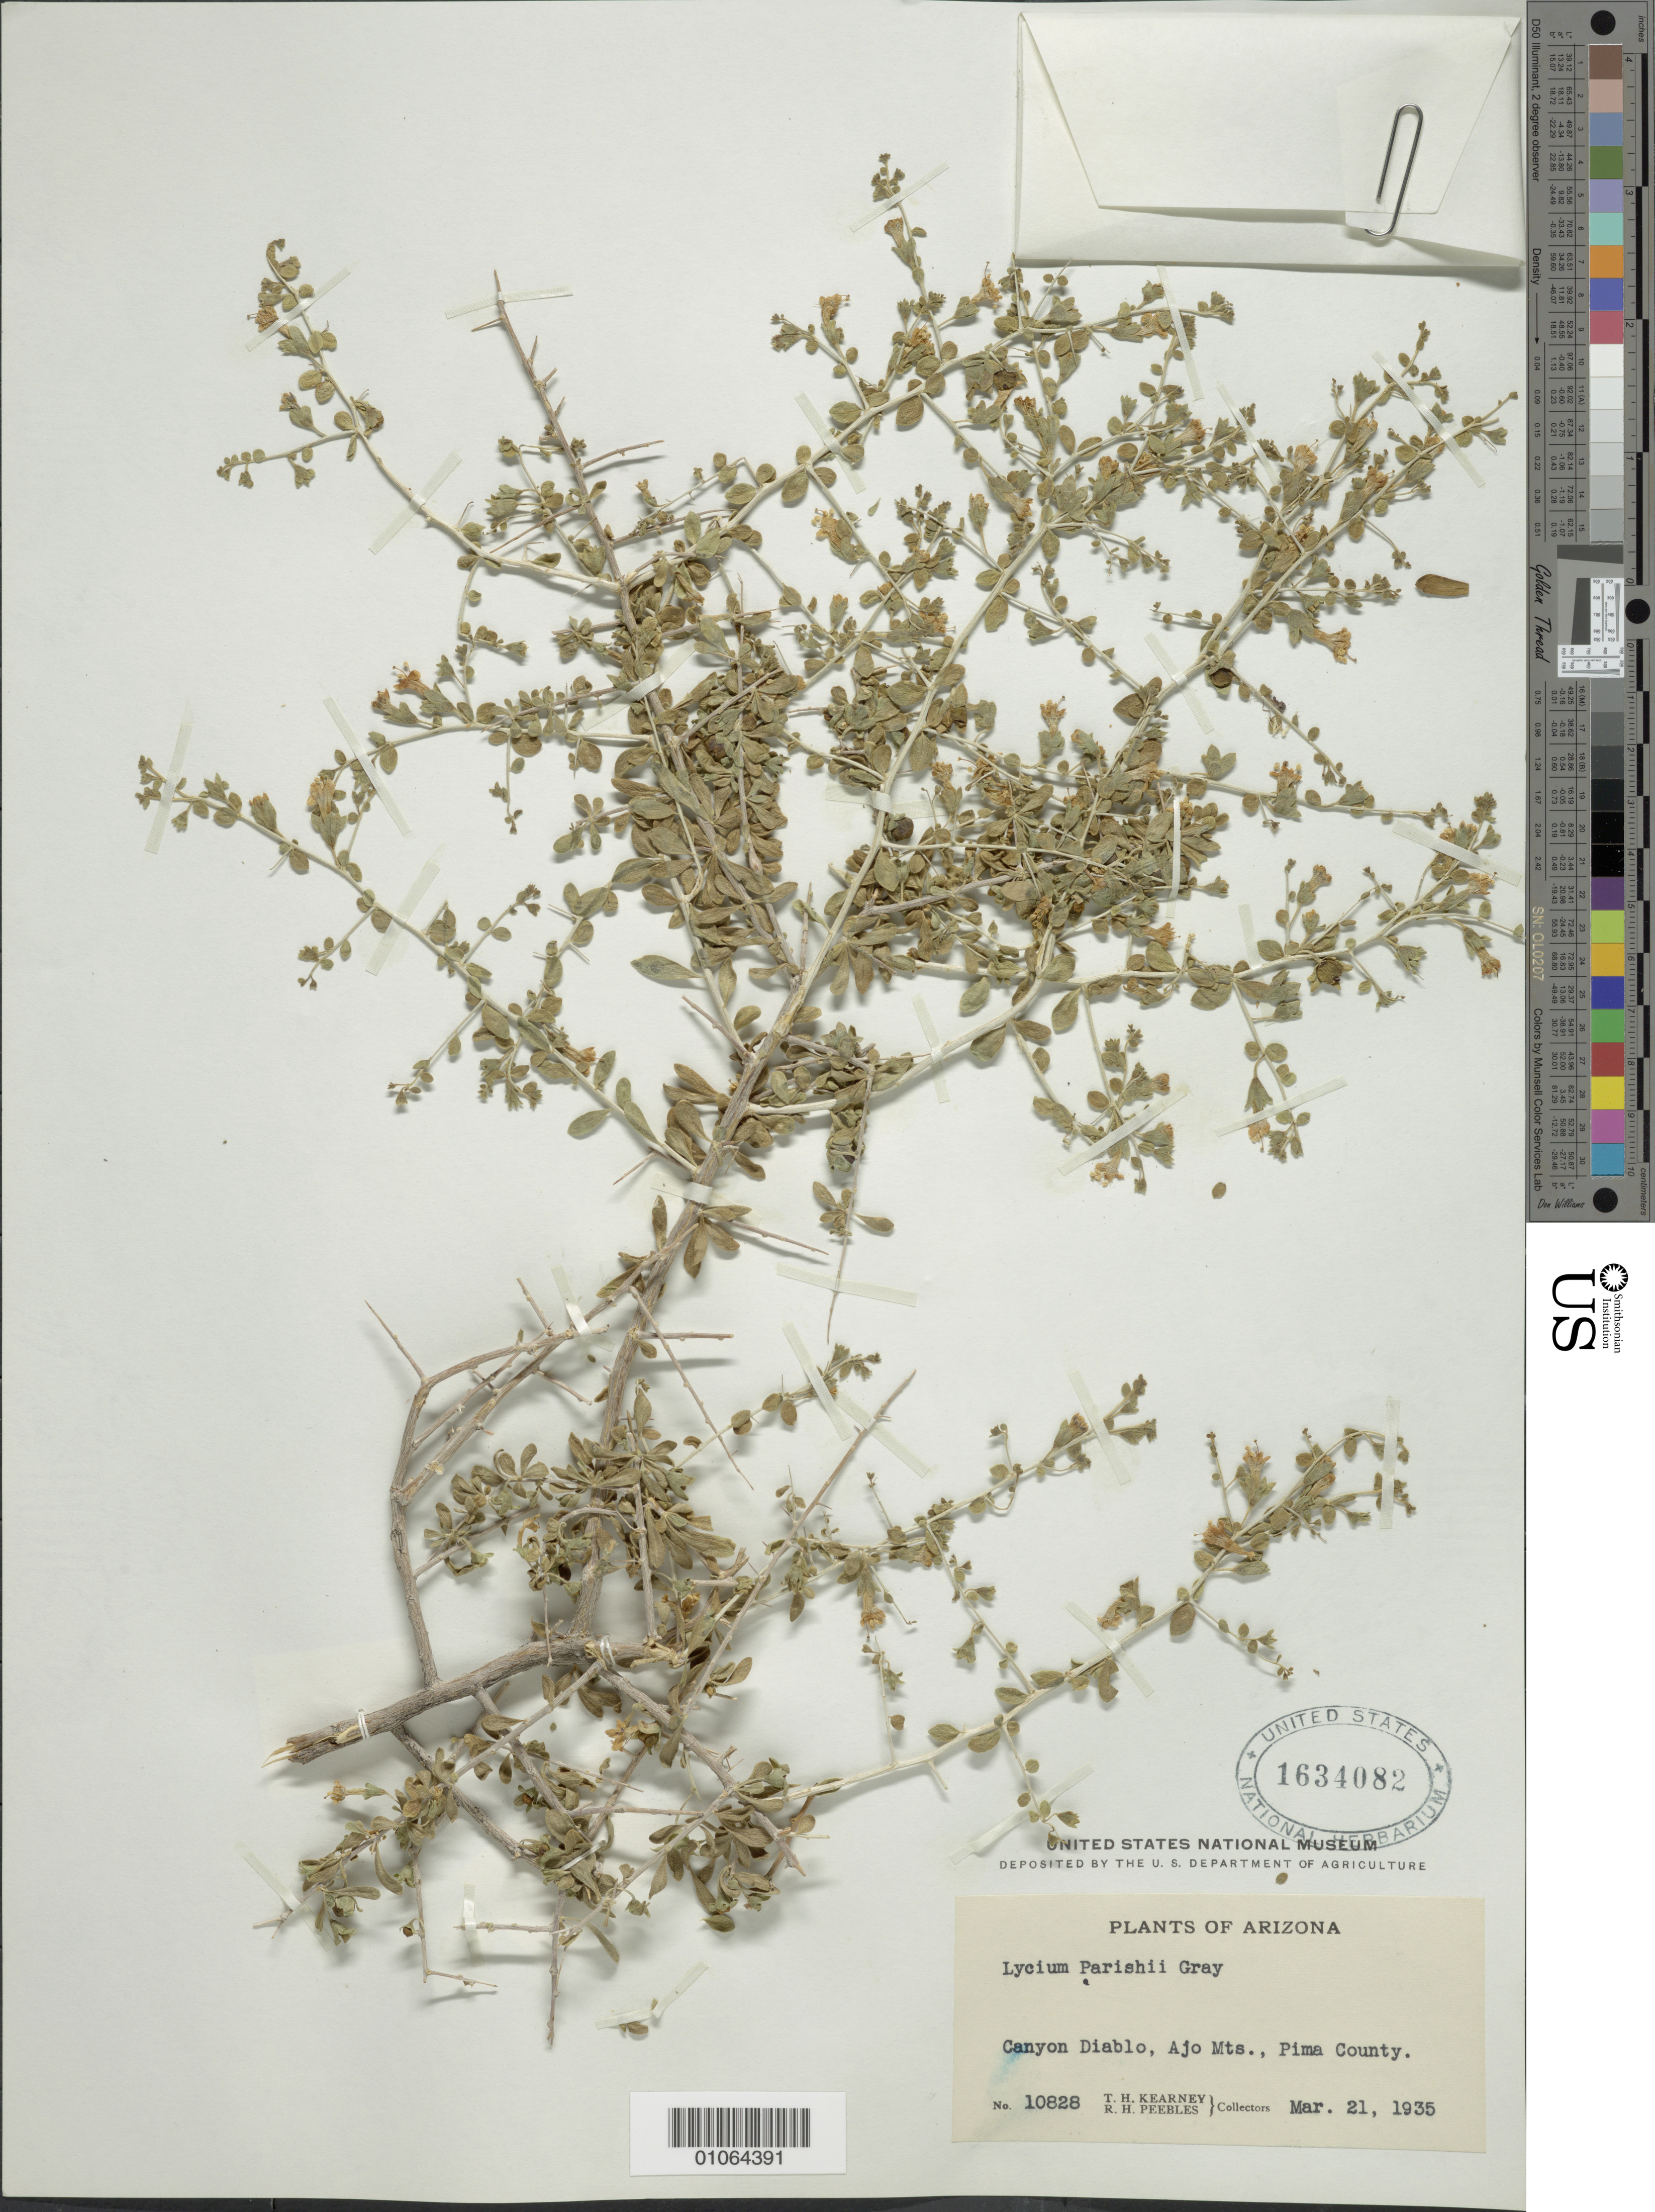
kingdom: Plantae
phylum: Tracheophyta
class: Magnoliopsida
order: Solanales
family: Solanaceae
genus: Lycium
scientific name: Lycium parishii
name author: A. Gray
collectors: T. H. Kearney & R. H. Peebles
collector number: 10828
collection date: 1935-03-21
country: United States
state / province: Arizona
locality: Canyon Diablo, Ajo Mts., Pima County.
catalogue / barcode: US 1634082